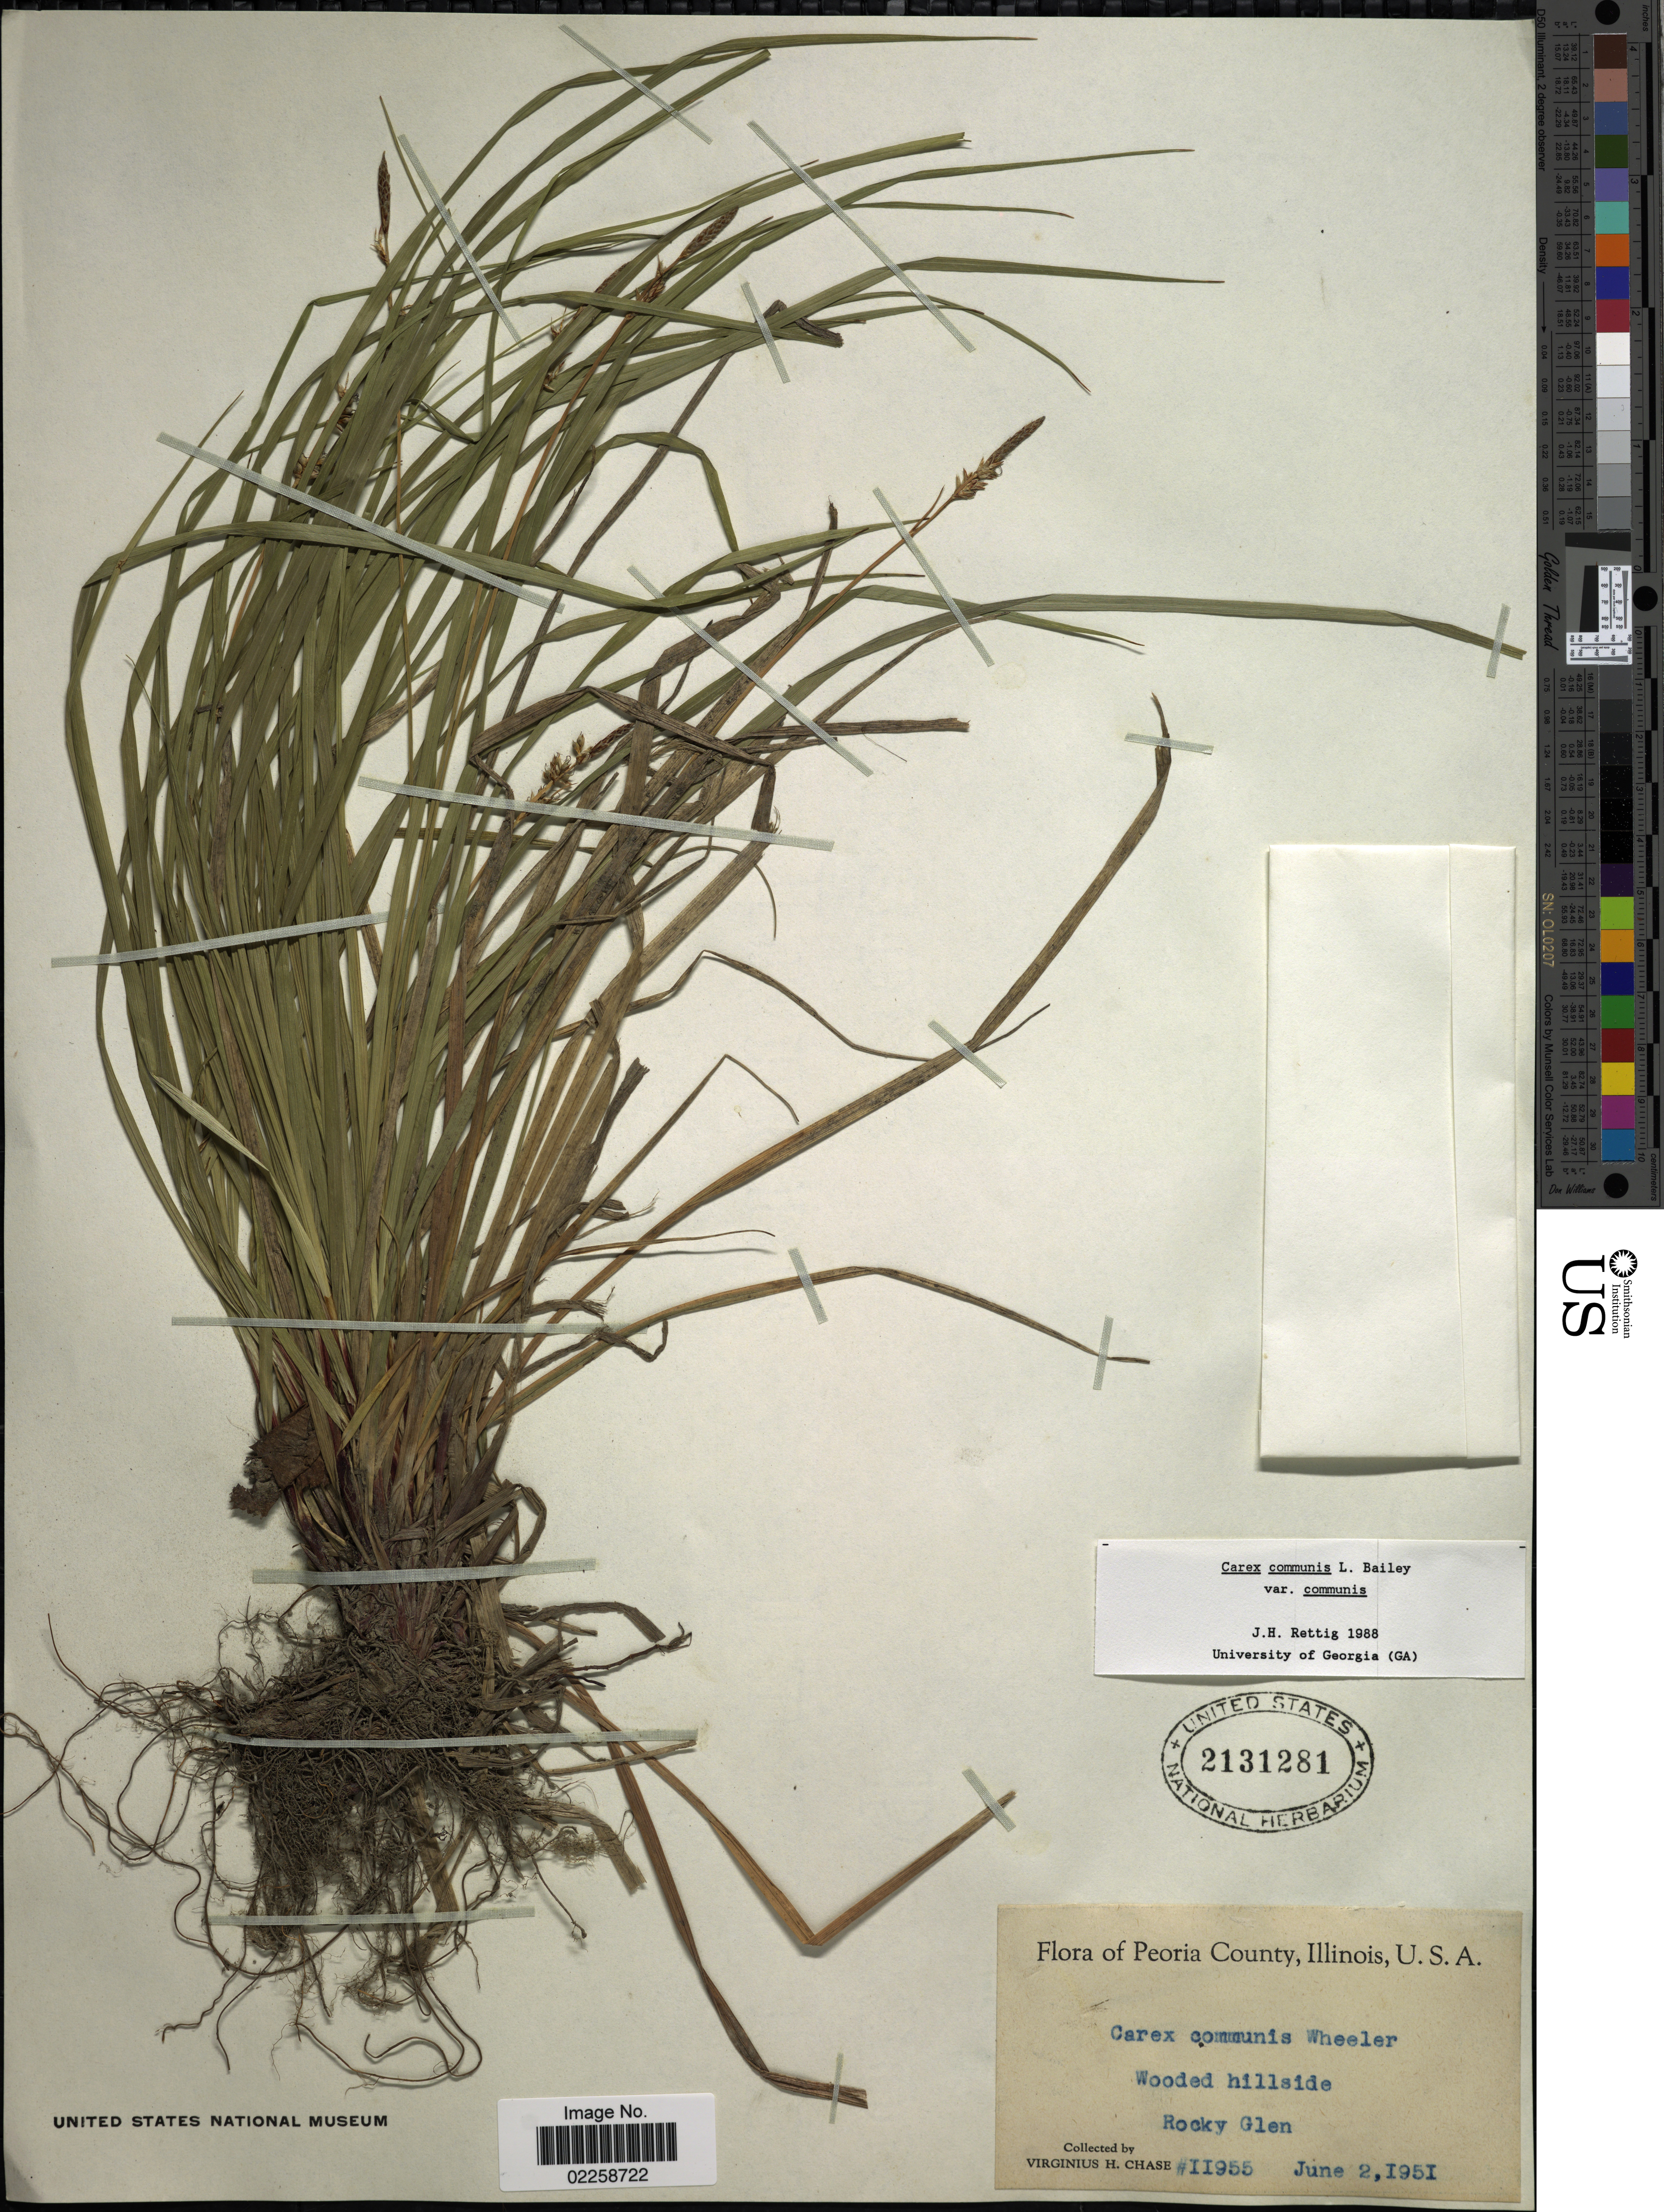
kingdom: Plantae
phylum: Tracheophyta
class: Liliopsida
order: Poales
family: Cyperaceae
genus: Carex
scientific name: Carex communis var. communis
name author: L.H. Bailey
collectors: V. H. Chase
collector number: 11955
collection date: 1951-06-02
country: United States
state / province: Illinois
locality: Peoria County, Illinois, Rocky Glen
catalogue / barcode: US 2131281